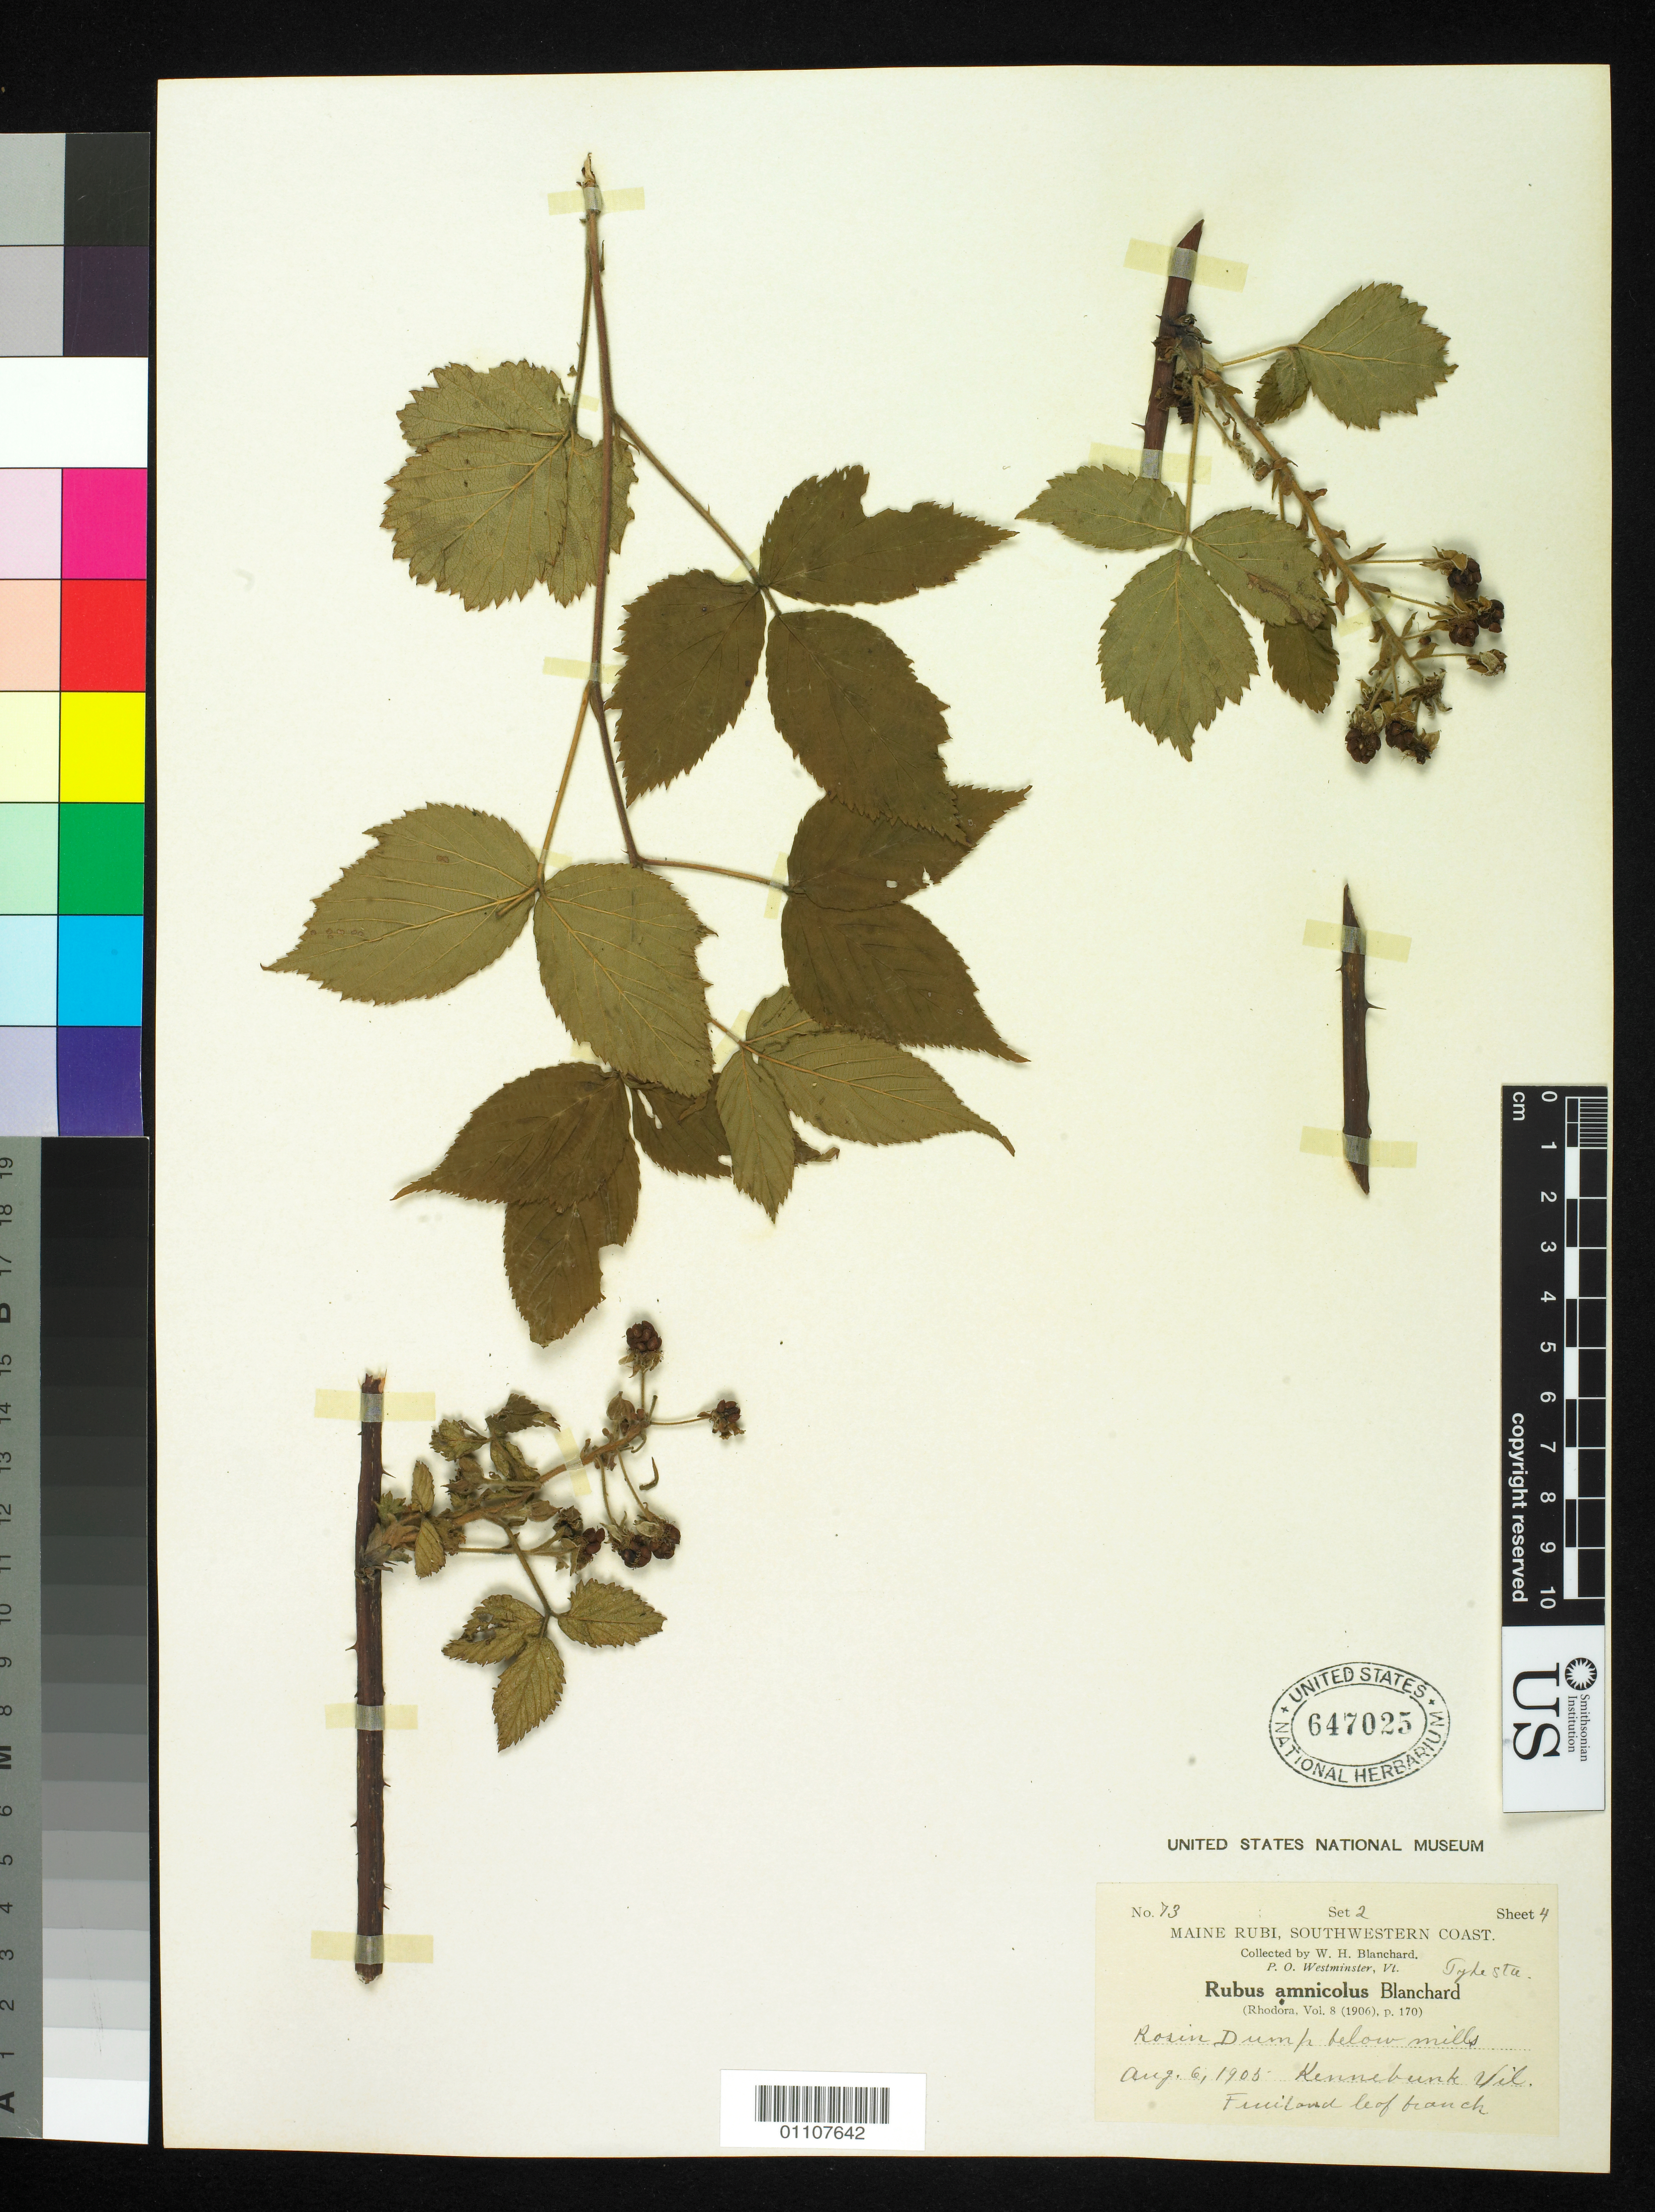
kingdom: Plantae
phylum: Tracheophyta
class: Magnoliopsida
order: Rosales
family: Rosaceae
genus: Rubus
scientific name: Rubus amnicola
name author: Blanch.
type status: Syntype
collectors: W. H. Blanchard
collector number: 73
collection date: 1905-08-06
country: United States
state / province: Maine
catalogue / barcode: US 647025